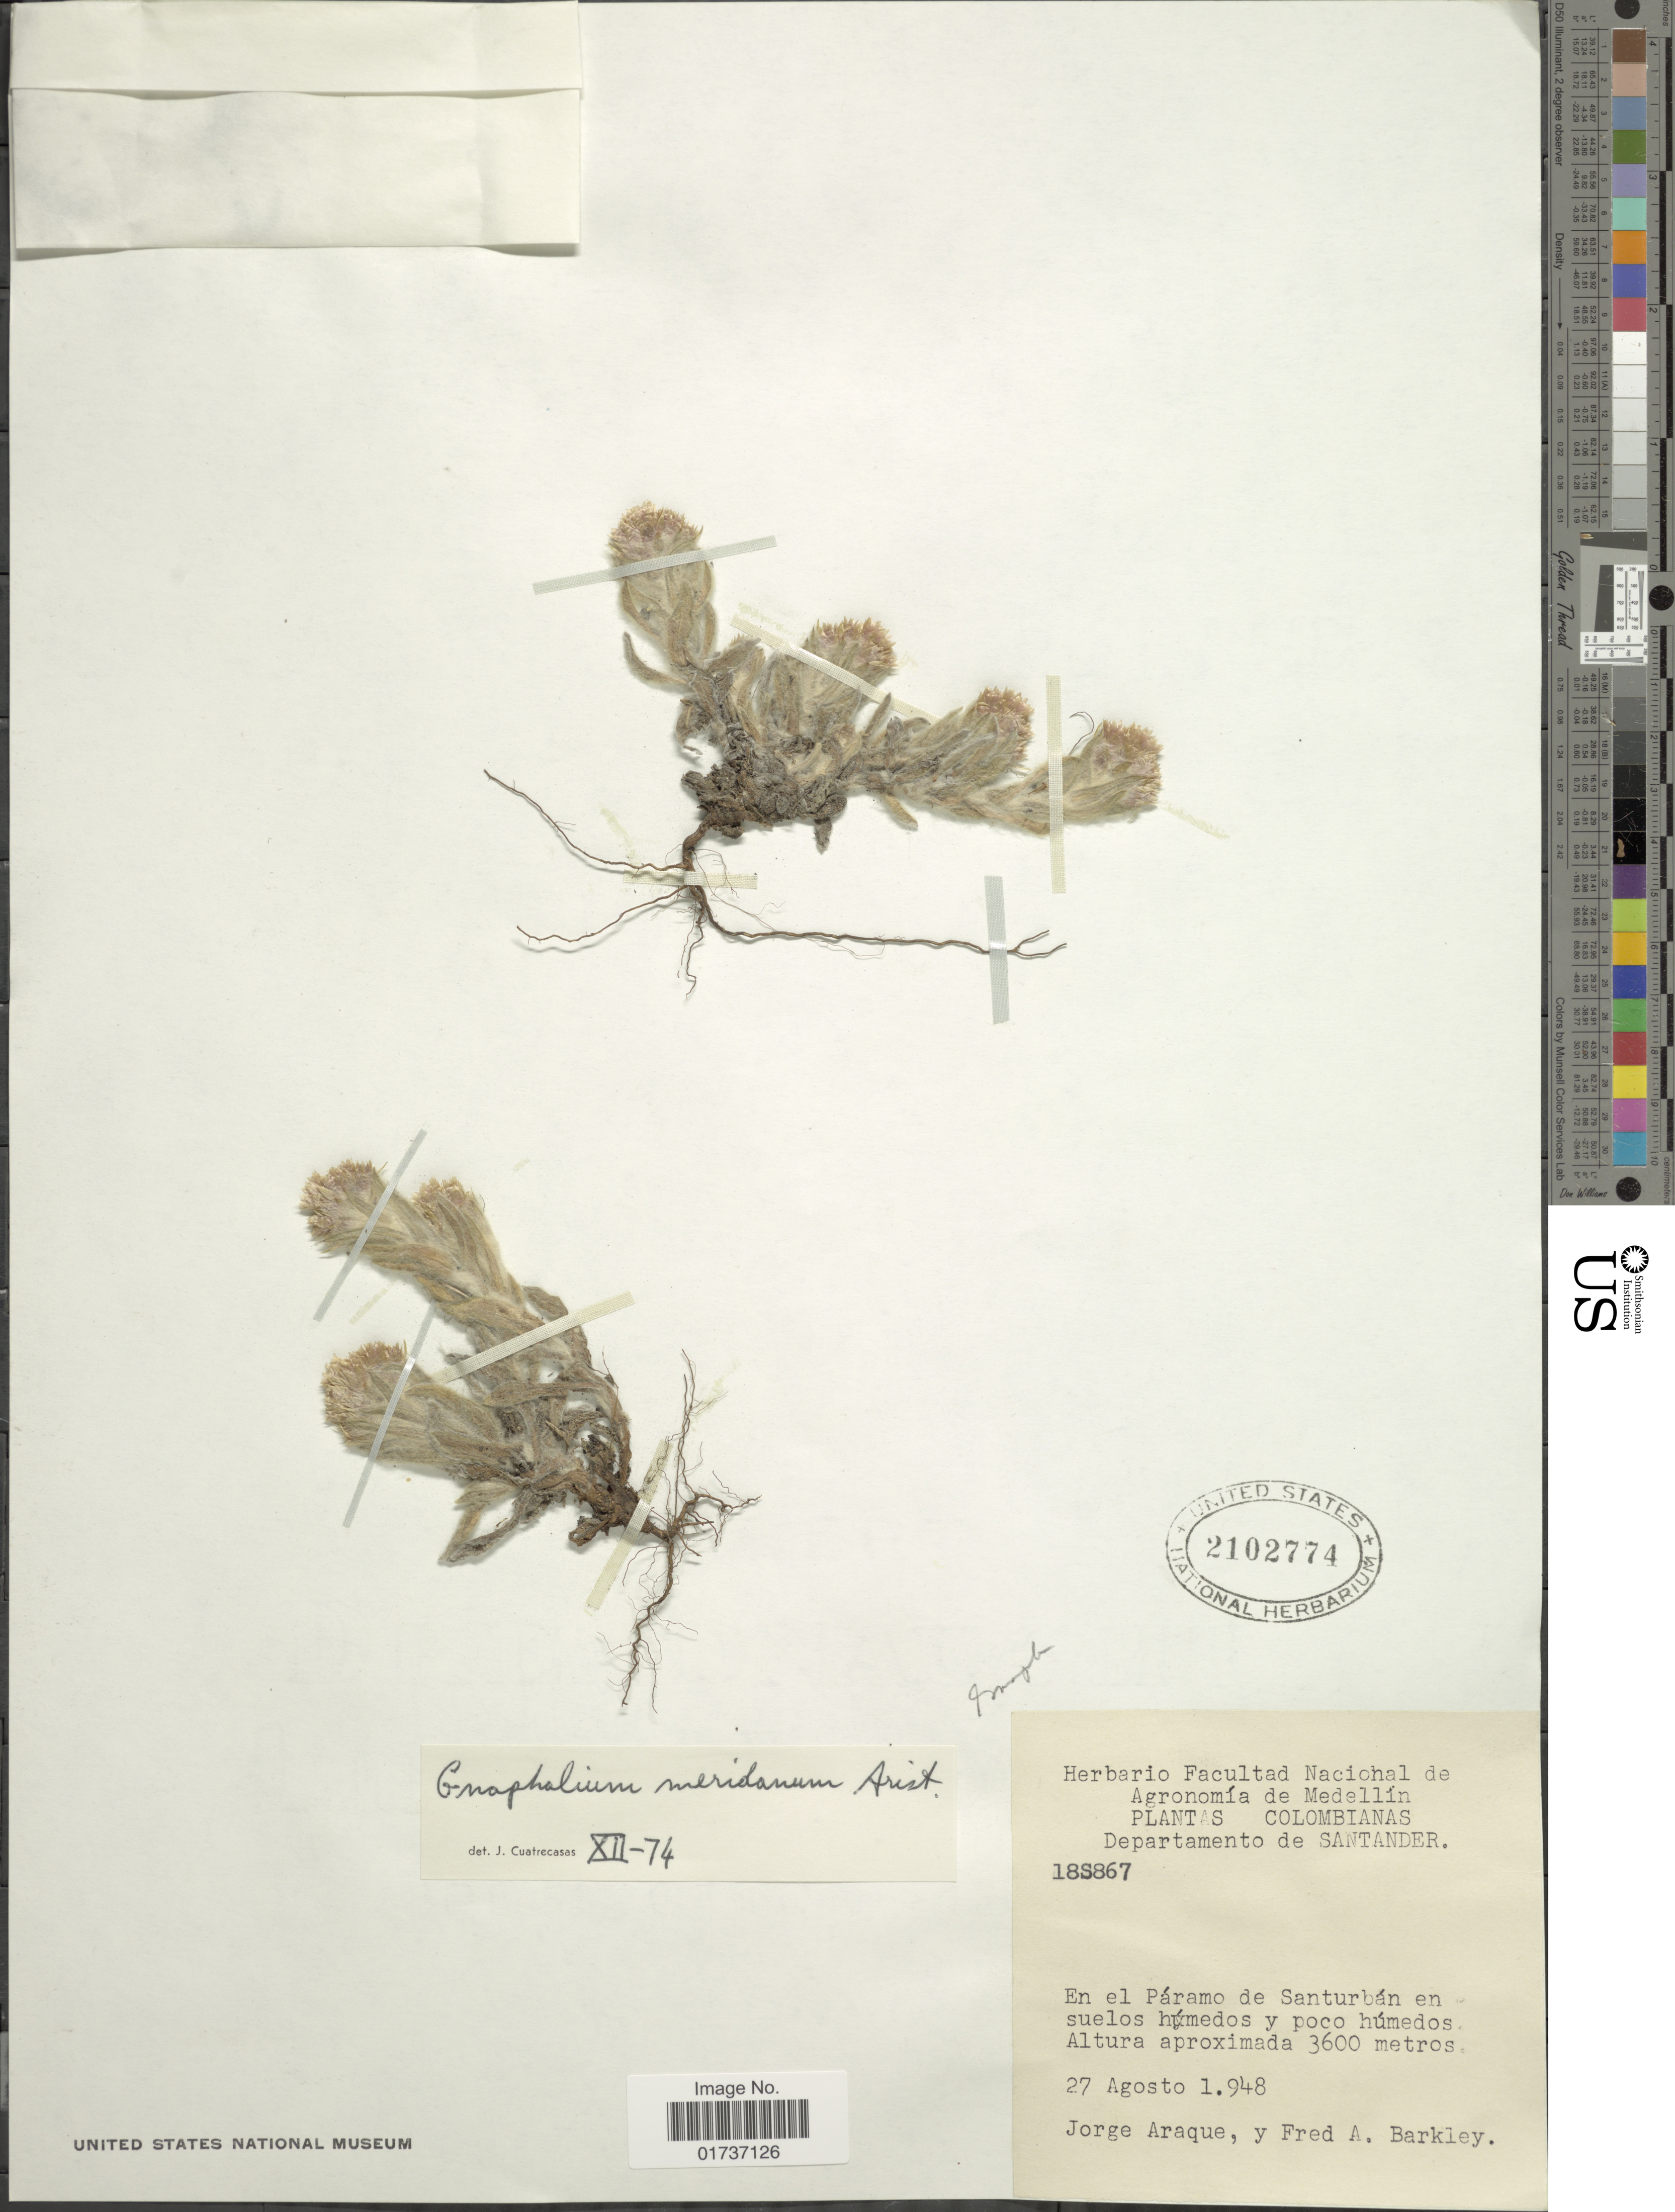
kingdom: Plantae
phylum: Tracheophyta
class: Magnoliopsida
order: Asterales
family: Asteraceae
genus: Gnaphalium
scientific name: Gnaphalium meridanum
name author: Aristeg.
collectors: B. Appold & F. A. Barkley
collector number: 18S867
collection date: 1948-08-27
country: Colombia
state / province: Santander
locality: Departamento de Santander. En el Páramo de Santurbán en suelos húmedos y poco húmedos.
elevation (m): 3600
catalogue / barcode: US 2102774